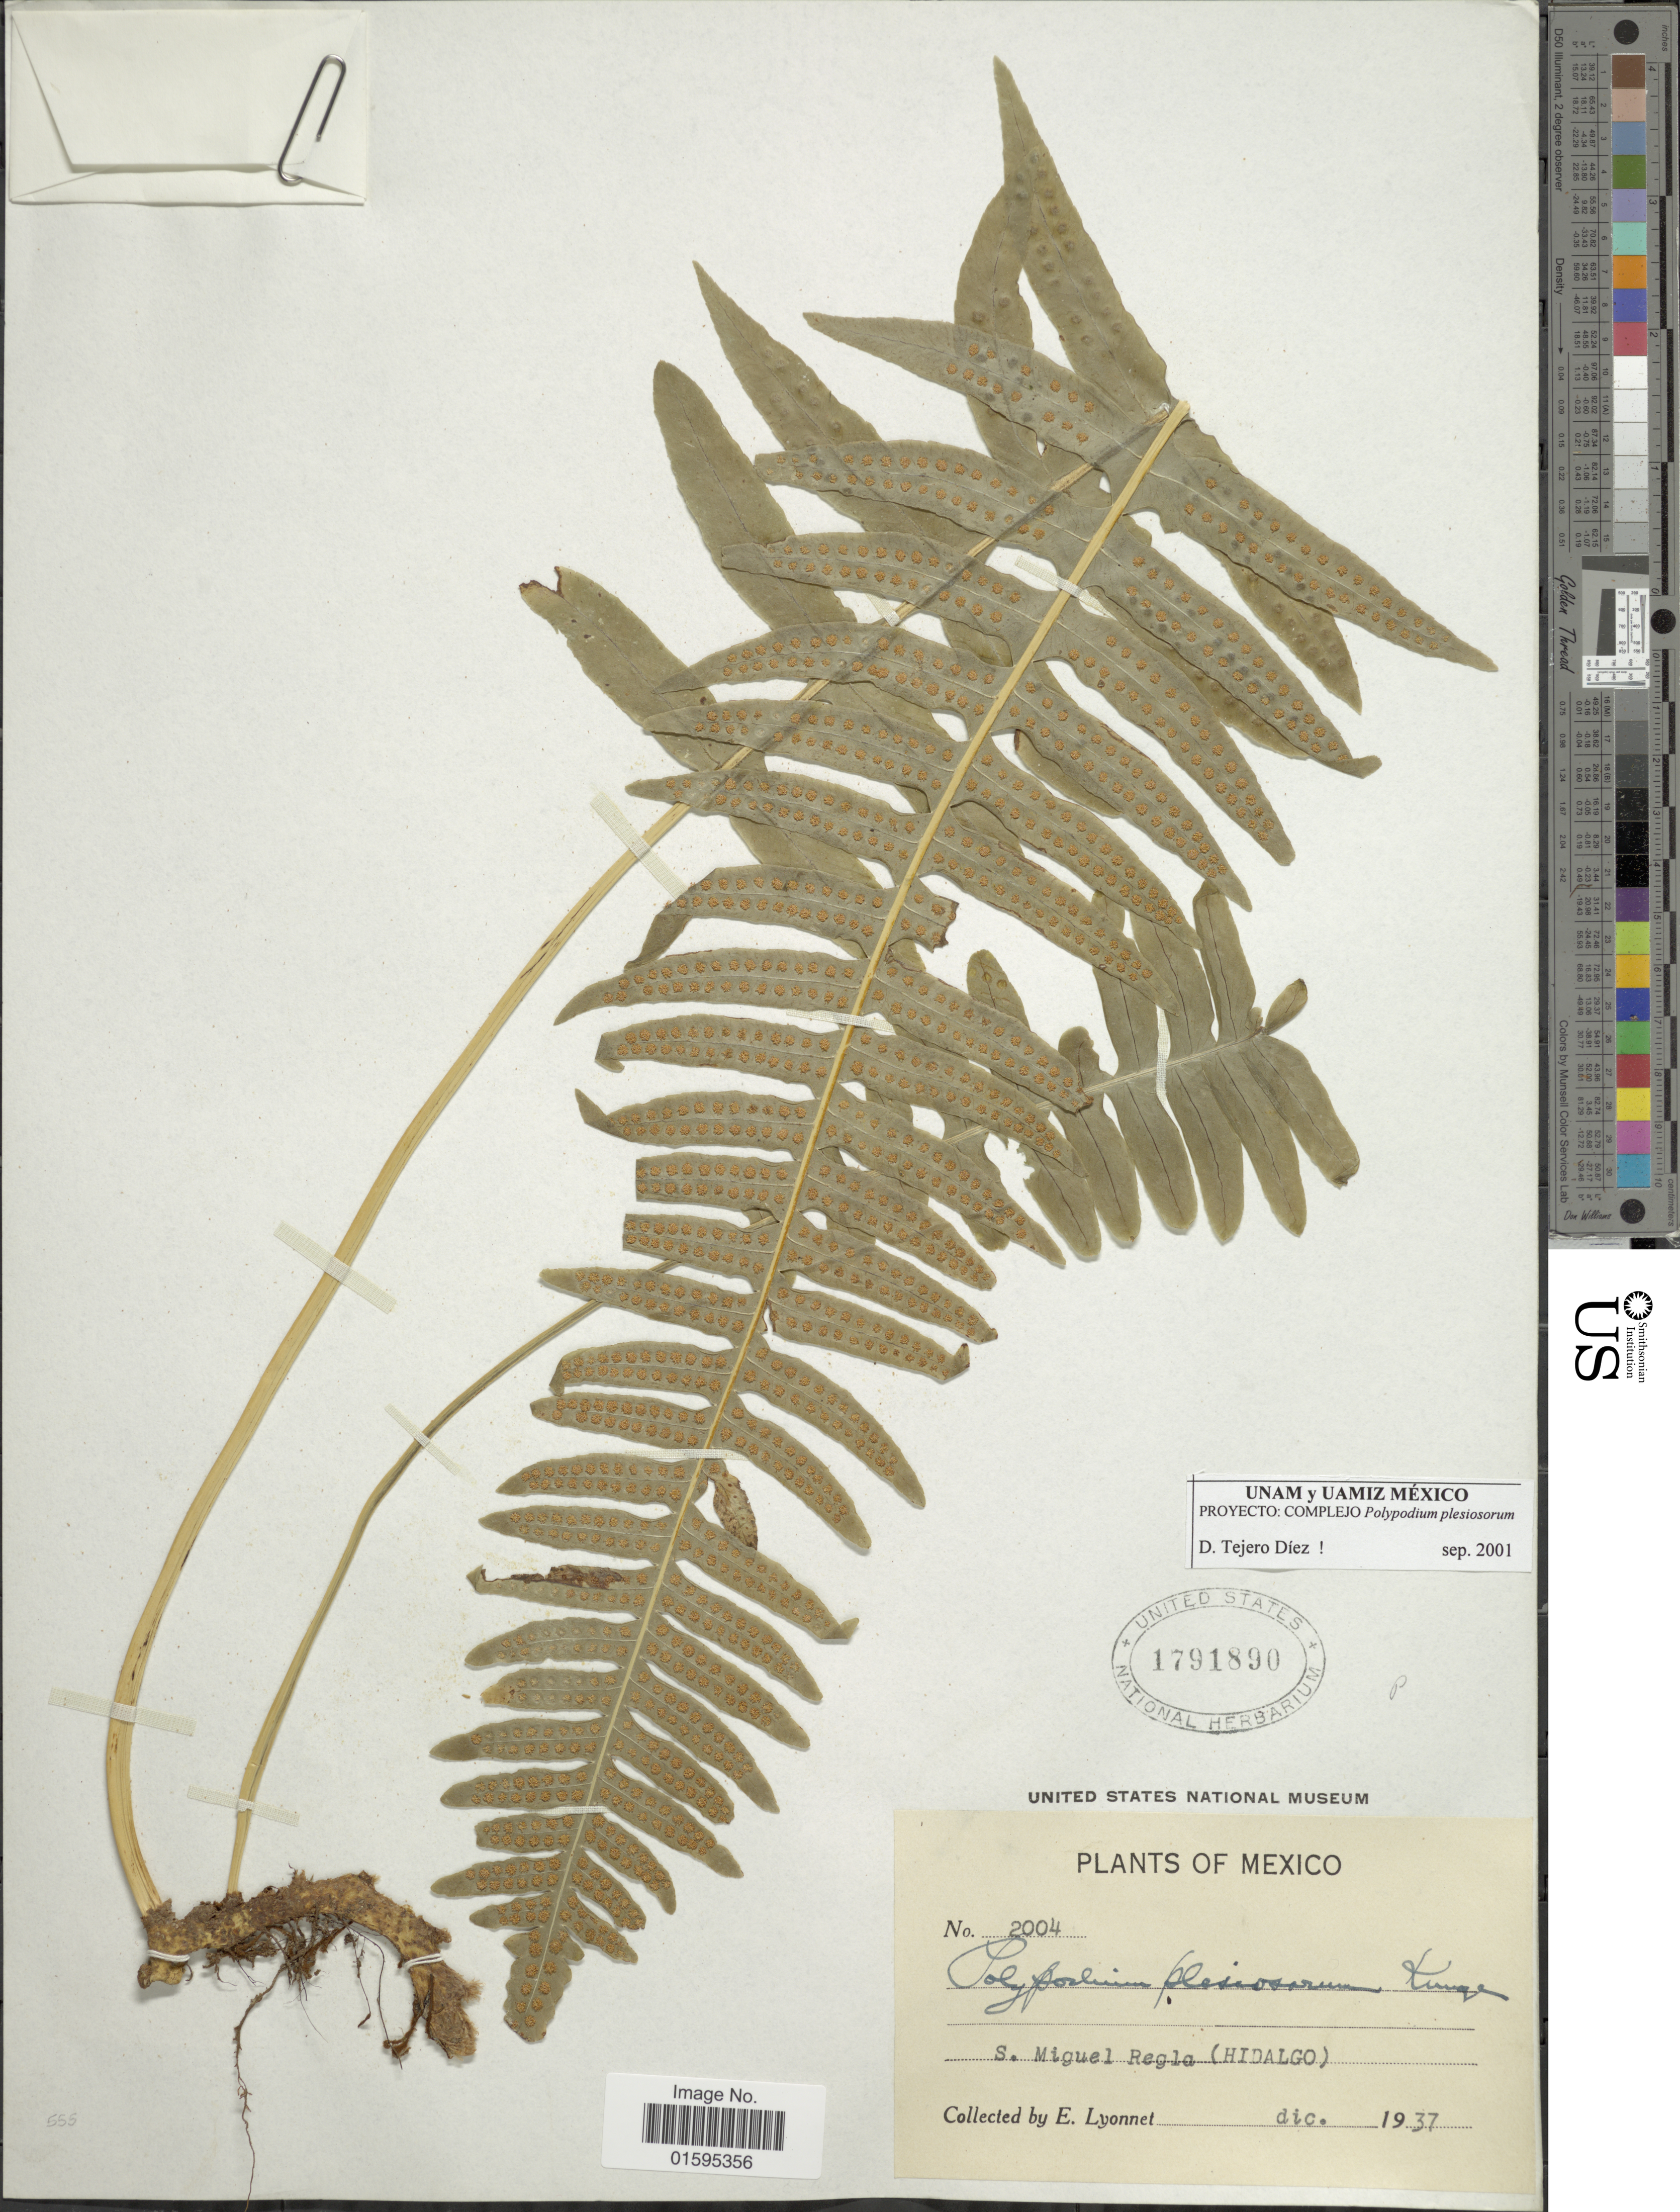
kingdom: Plantae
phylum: Tracheophyta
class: Polypodiopsida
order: Polypodiales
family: Polypodiaceae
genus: Polypodium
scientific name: Polypodium plesiosorum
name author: Kunze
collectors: E. Lyonnet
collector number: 2004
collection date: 1937-12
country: Mexico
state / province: Hidalgo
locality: S. Miguel Regla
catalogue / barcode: US 1791890